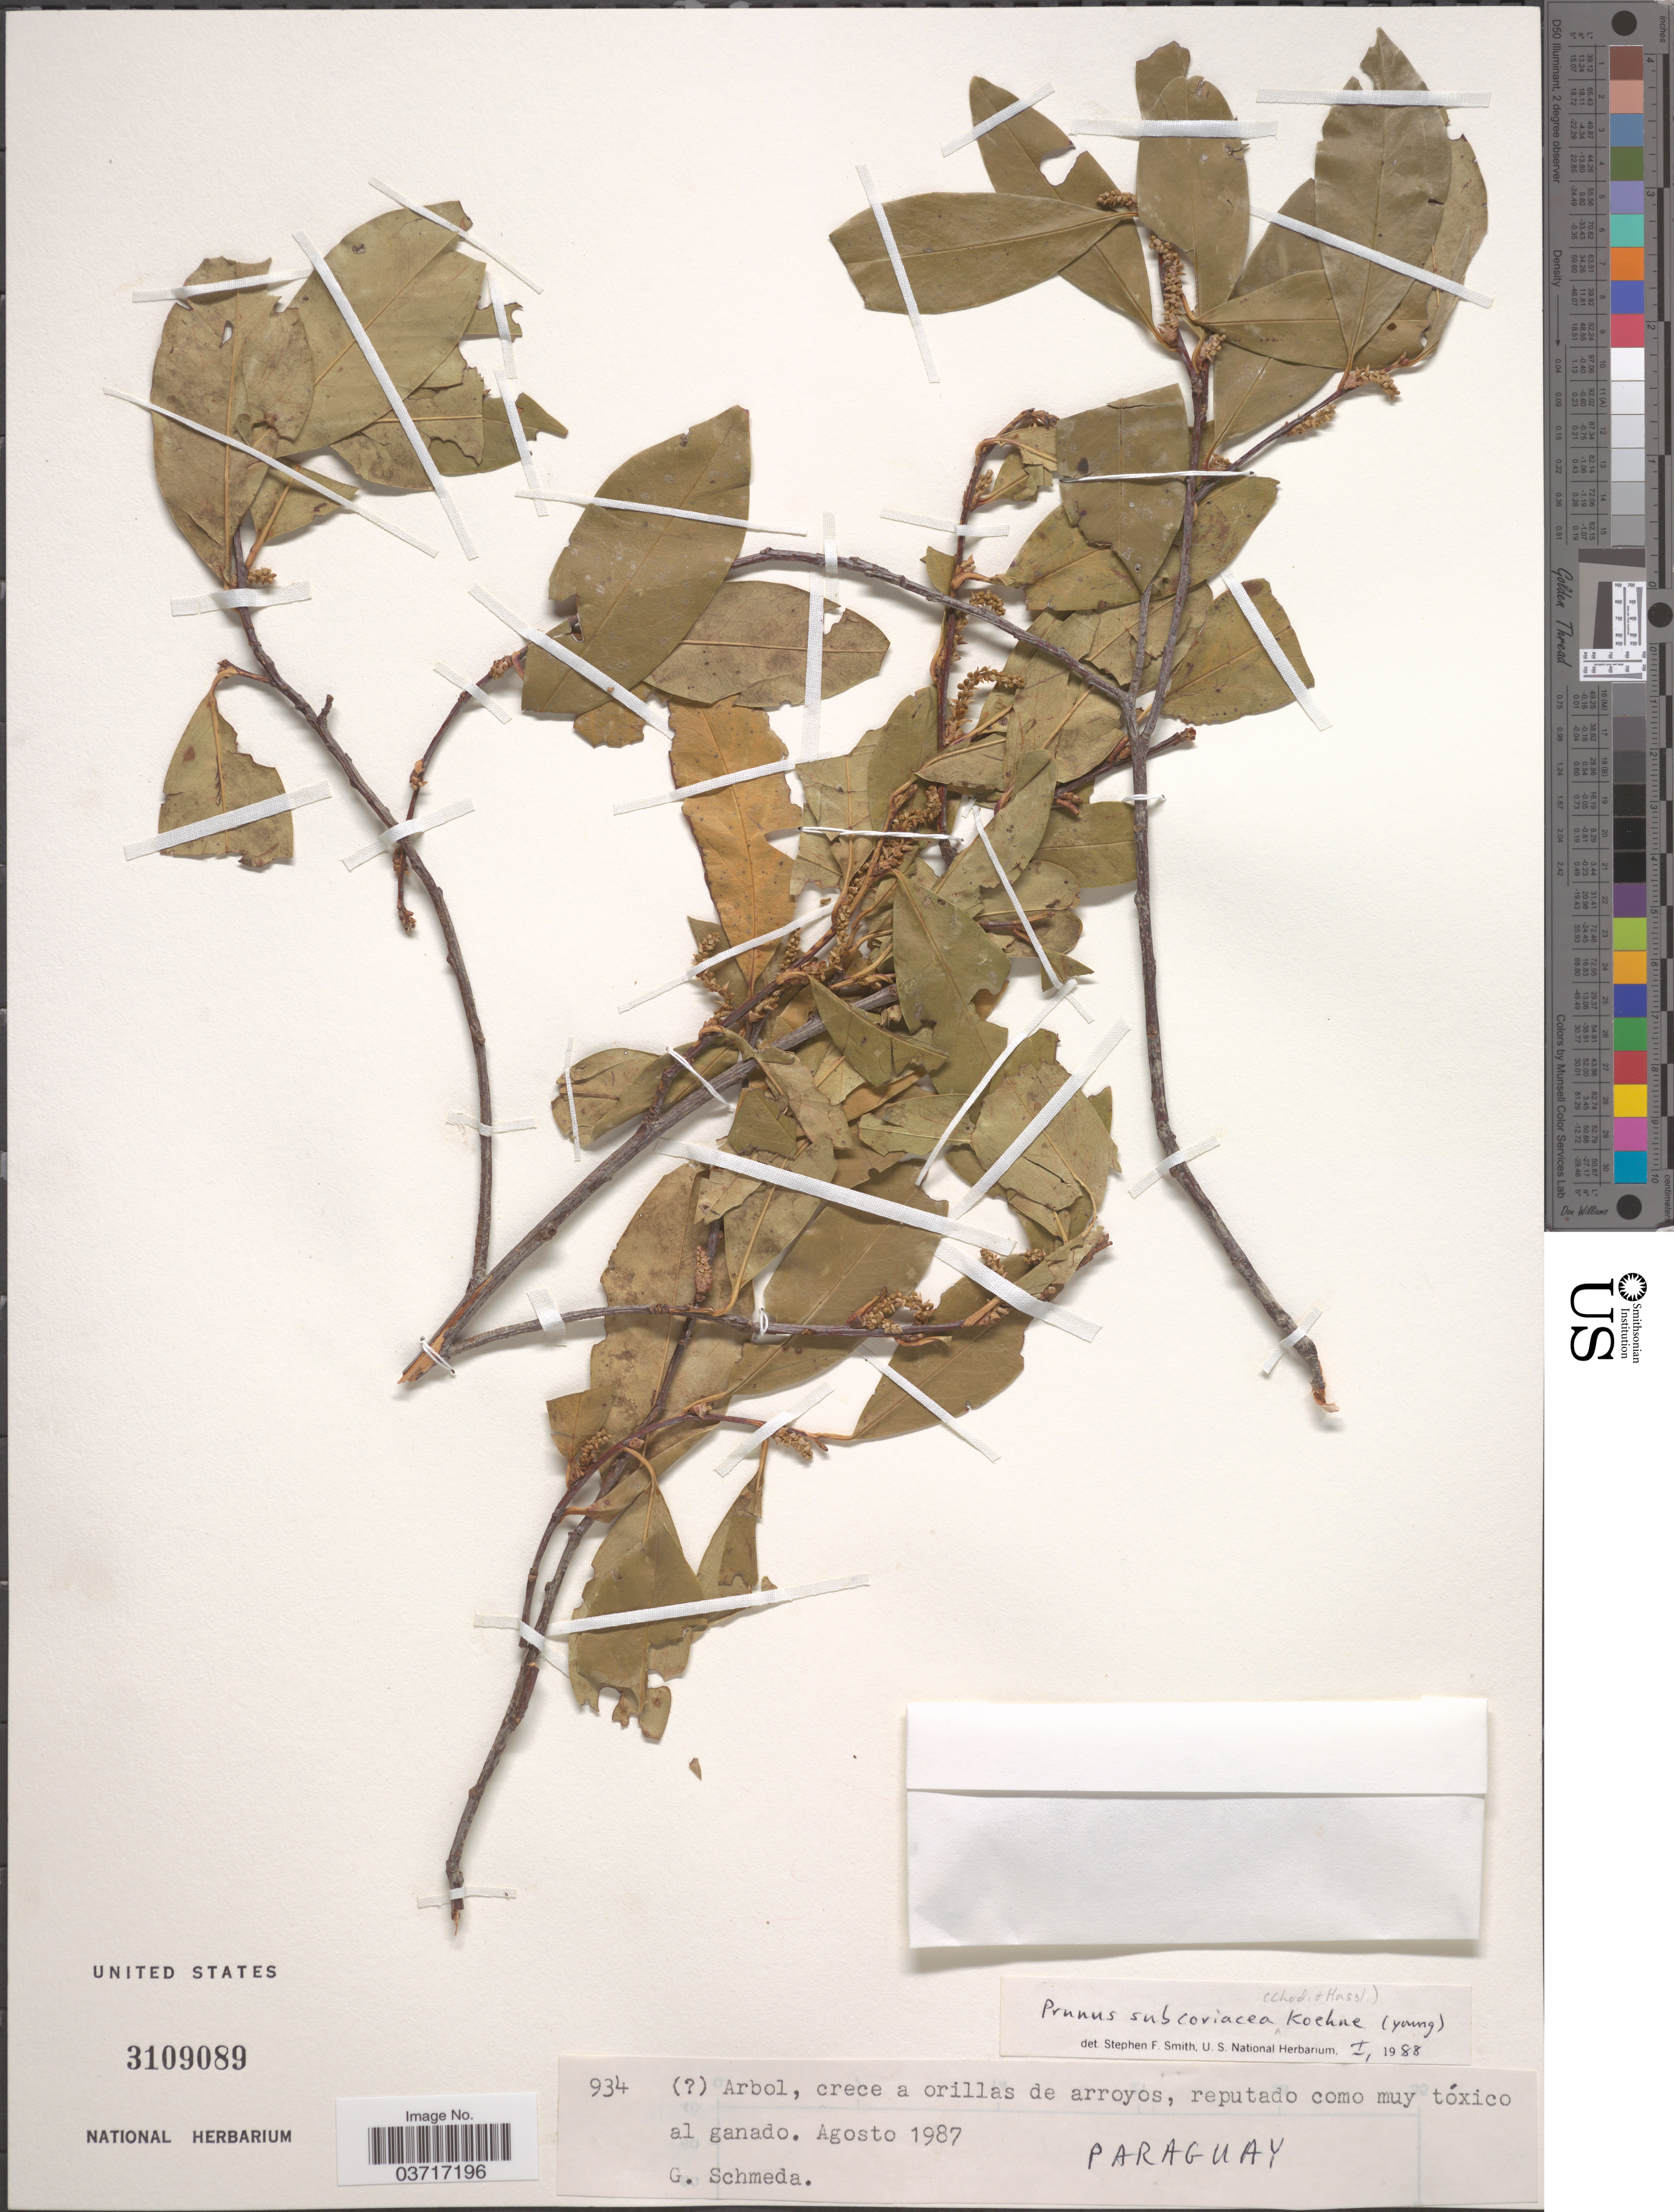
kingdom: Plantae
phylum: Tracheophyta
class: Magnoliopsida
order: Rosales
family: Rosaceae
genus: Prunus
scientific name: Prunus subcoriacea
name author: Koehne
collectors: G. Schmeda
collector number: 934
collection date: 1987-08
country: Paraguay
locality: Crece a orillas de arroyos, reputado como muy tóxico al ganado.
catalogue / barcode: US 3109089